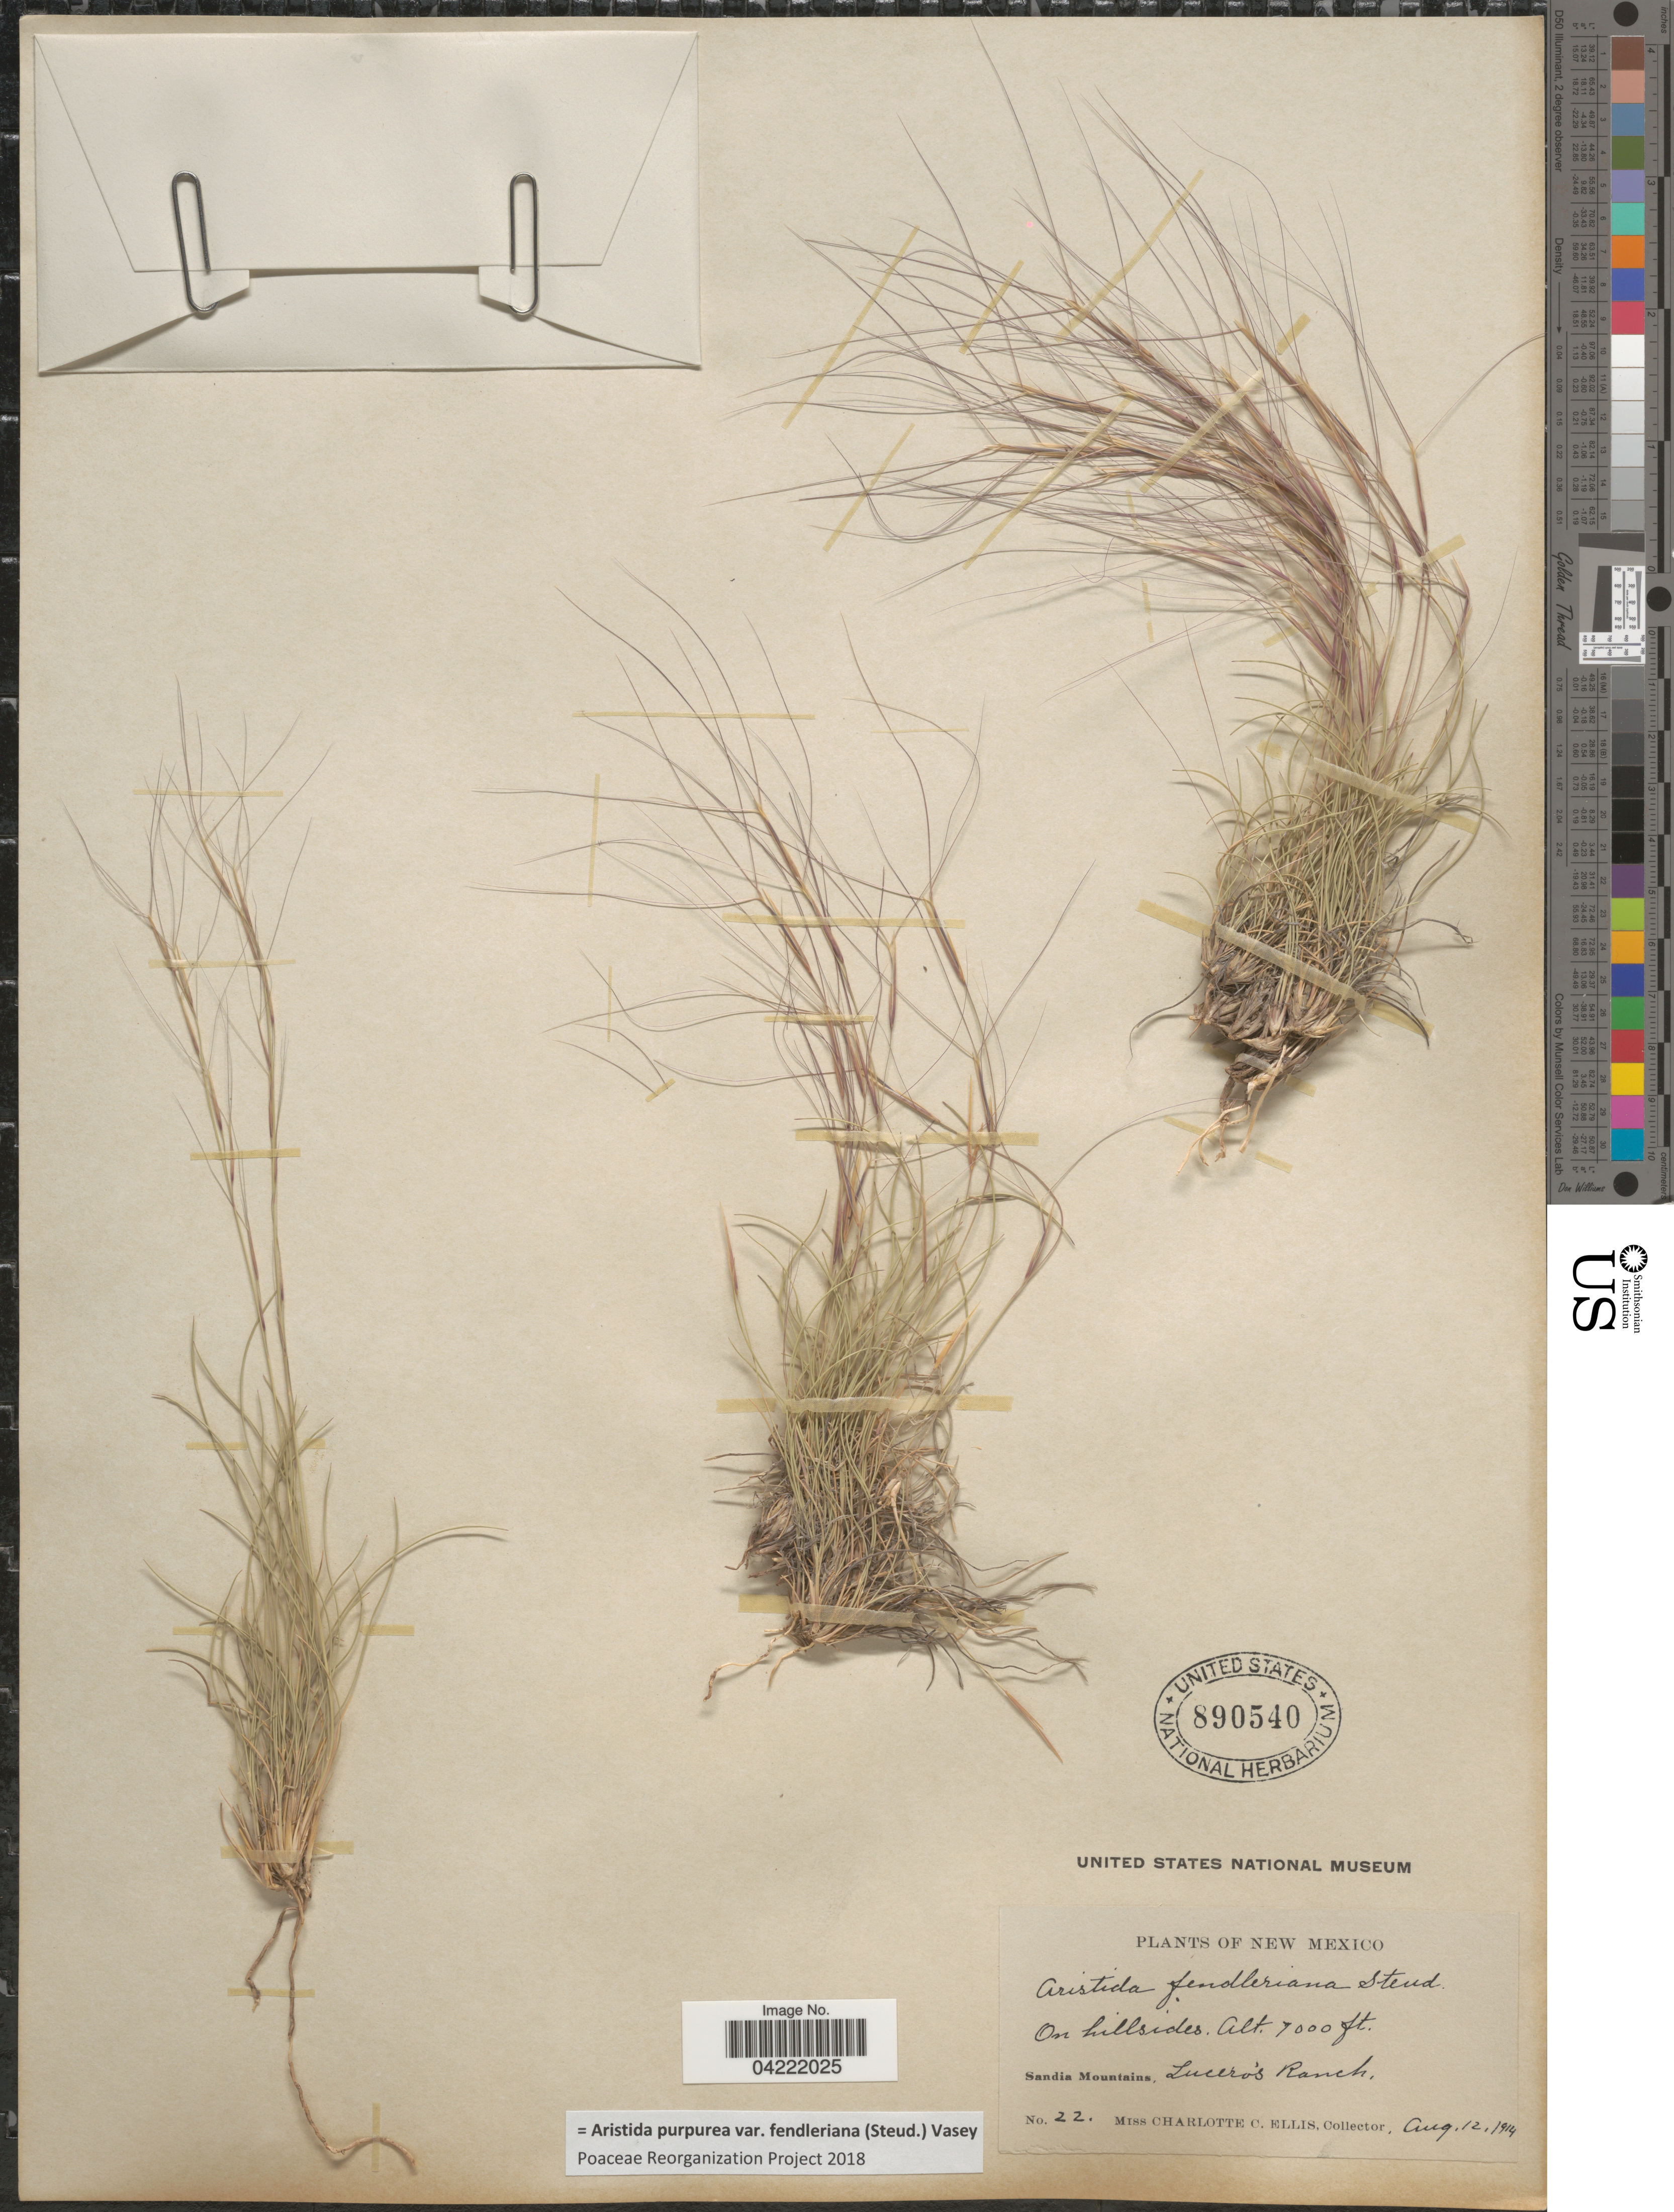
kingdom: Plantae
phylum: Tracheophyta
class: Liliopsida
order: Poales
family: Poaceae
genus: Aristida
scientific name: Aristida purpurea var. fendleriana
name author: (Steud.) Vasey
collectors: C. C. Ellis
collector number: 22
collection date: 1914-08-12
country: United States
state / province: New Mexico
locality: On hillsides. Sandia Mountains. Lucero's Ranch.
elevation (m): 2134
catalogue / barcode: US 890540